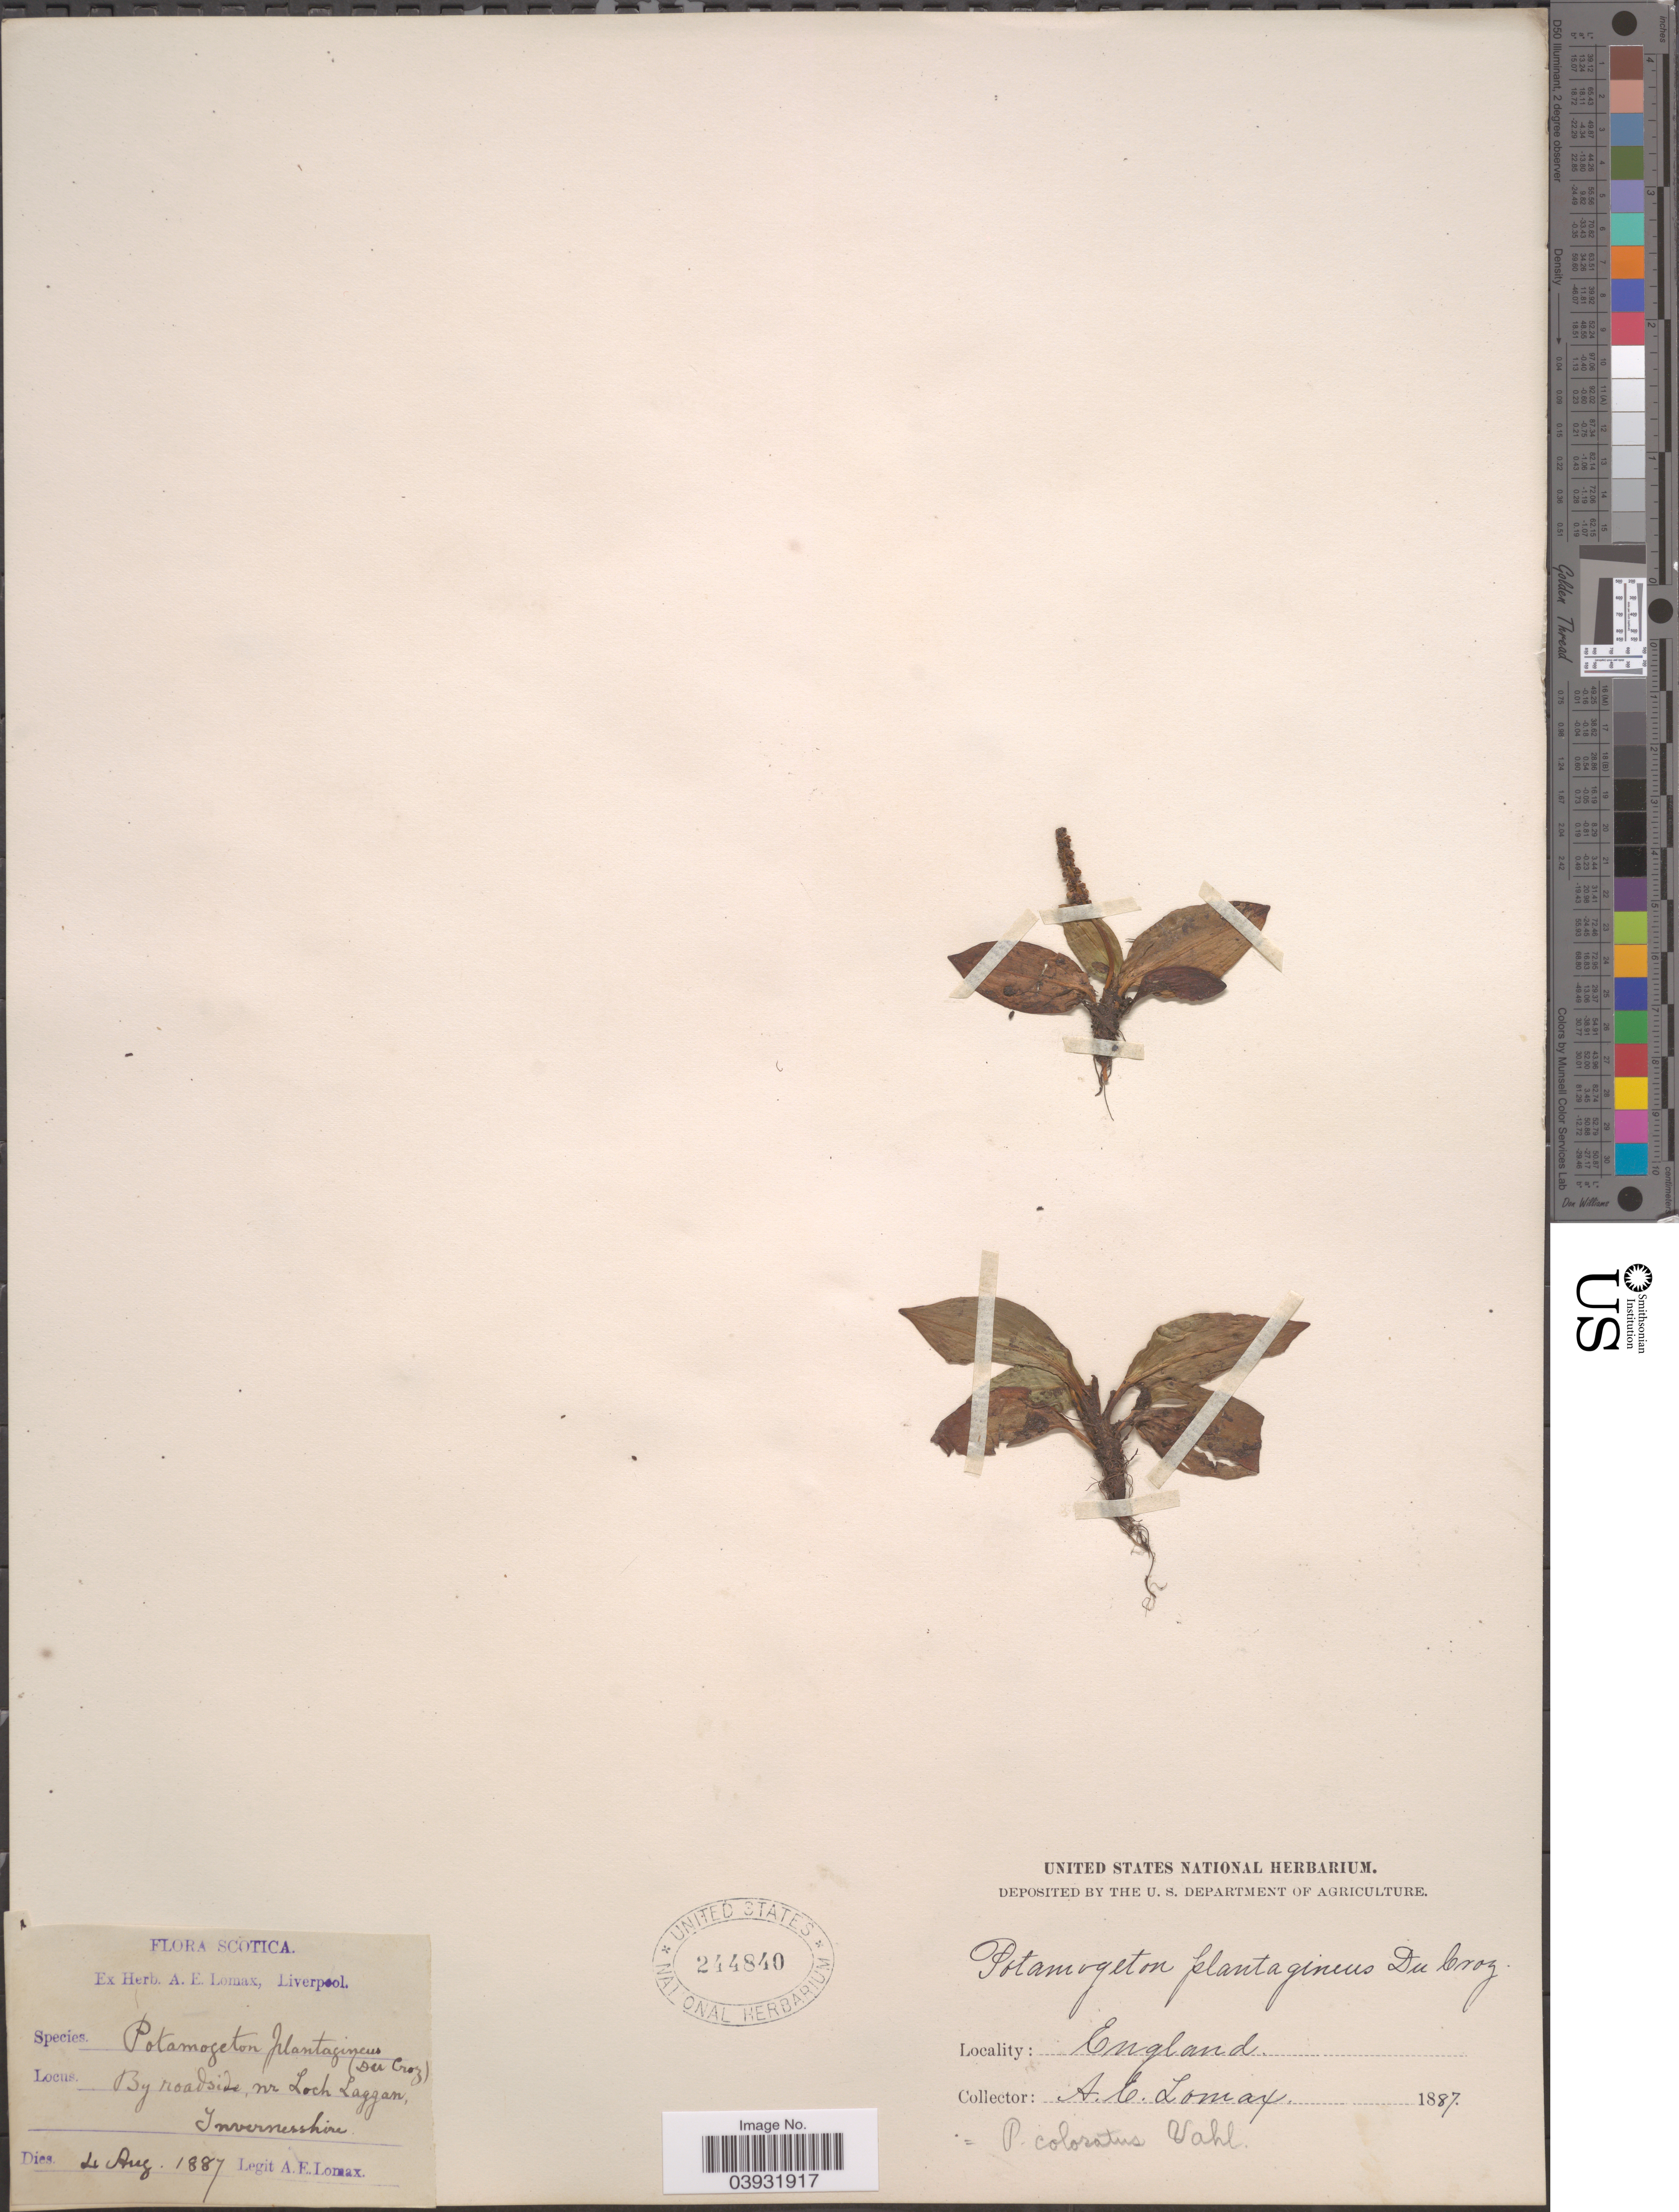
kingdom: Plantae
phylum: Tracheophyta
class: Liliopsida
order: Alismatales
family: Potamogetonaceae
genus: Potamogeton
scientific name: Potamogeton coloratus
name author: Hagstr.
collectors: A. Lomax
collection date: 1887-08-04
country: United Kingdom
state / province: England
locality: By roadside, nr. Loch Laggan. Invernesshina.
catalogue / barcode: US 244840